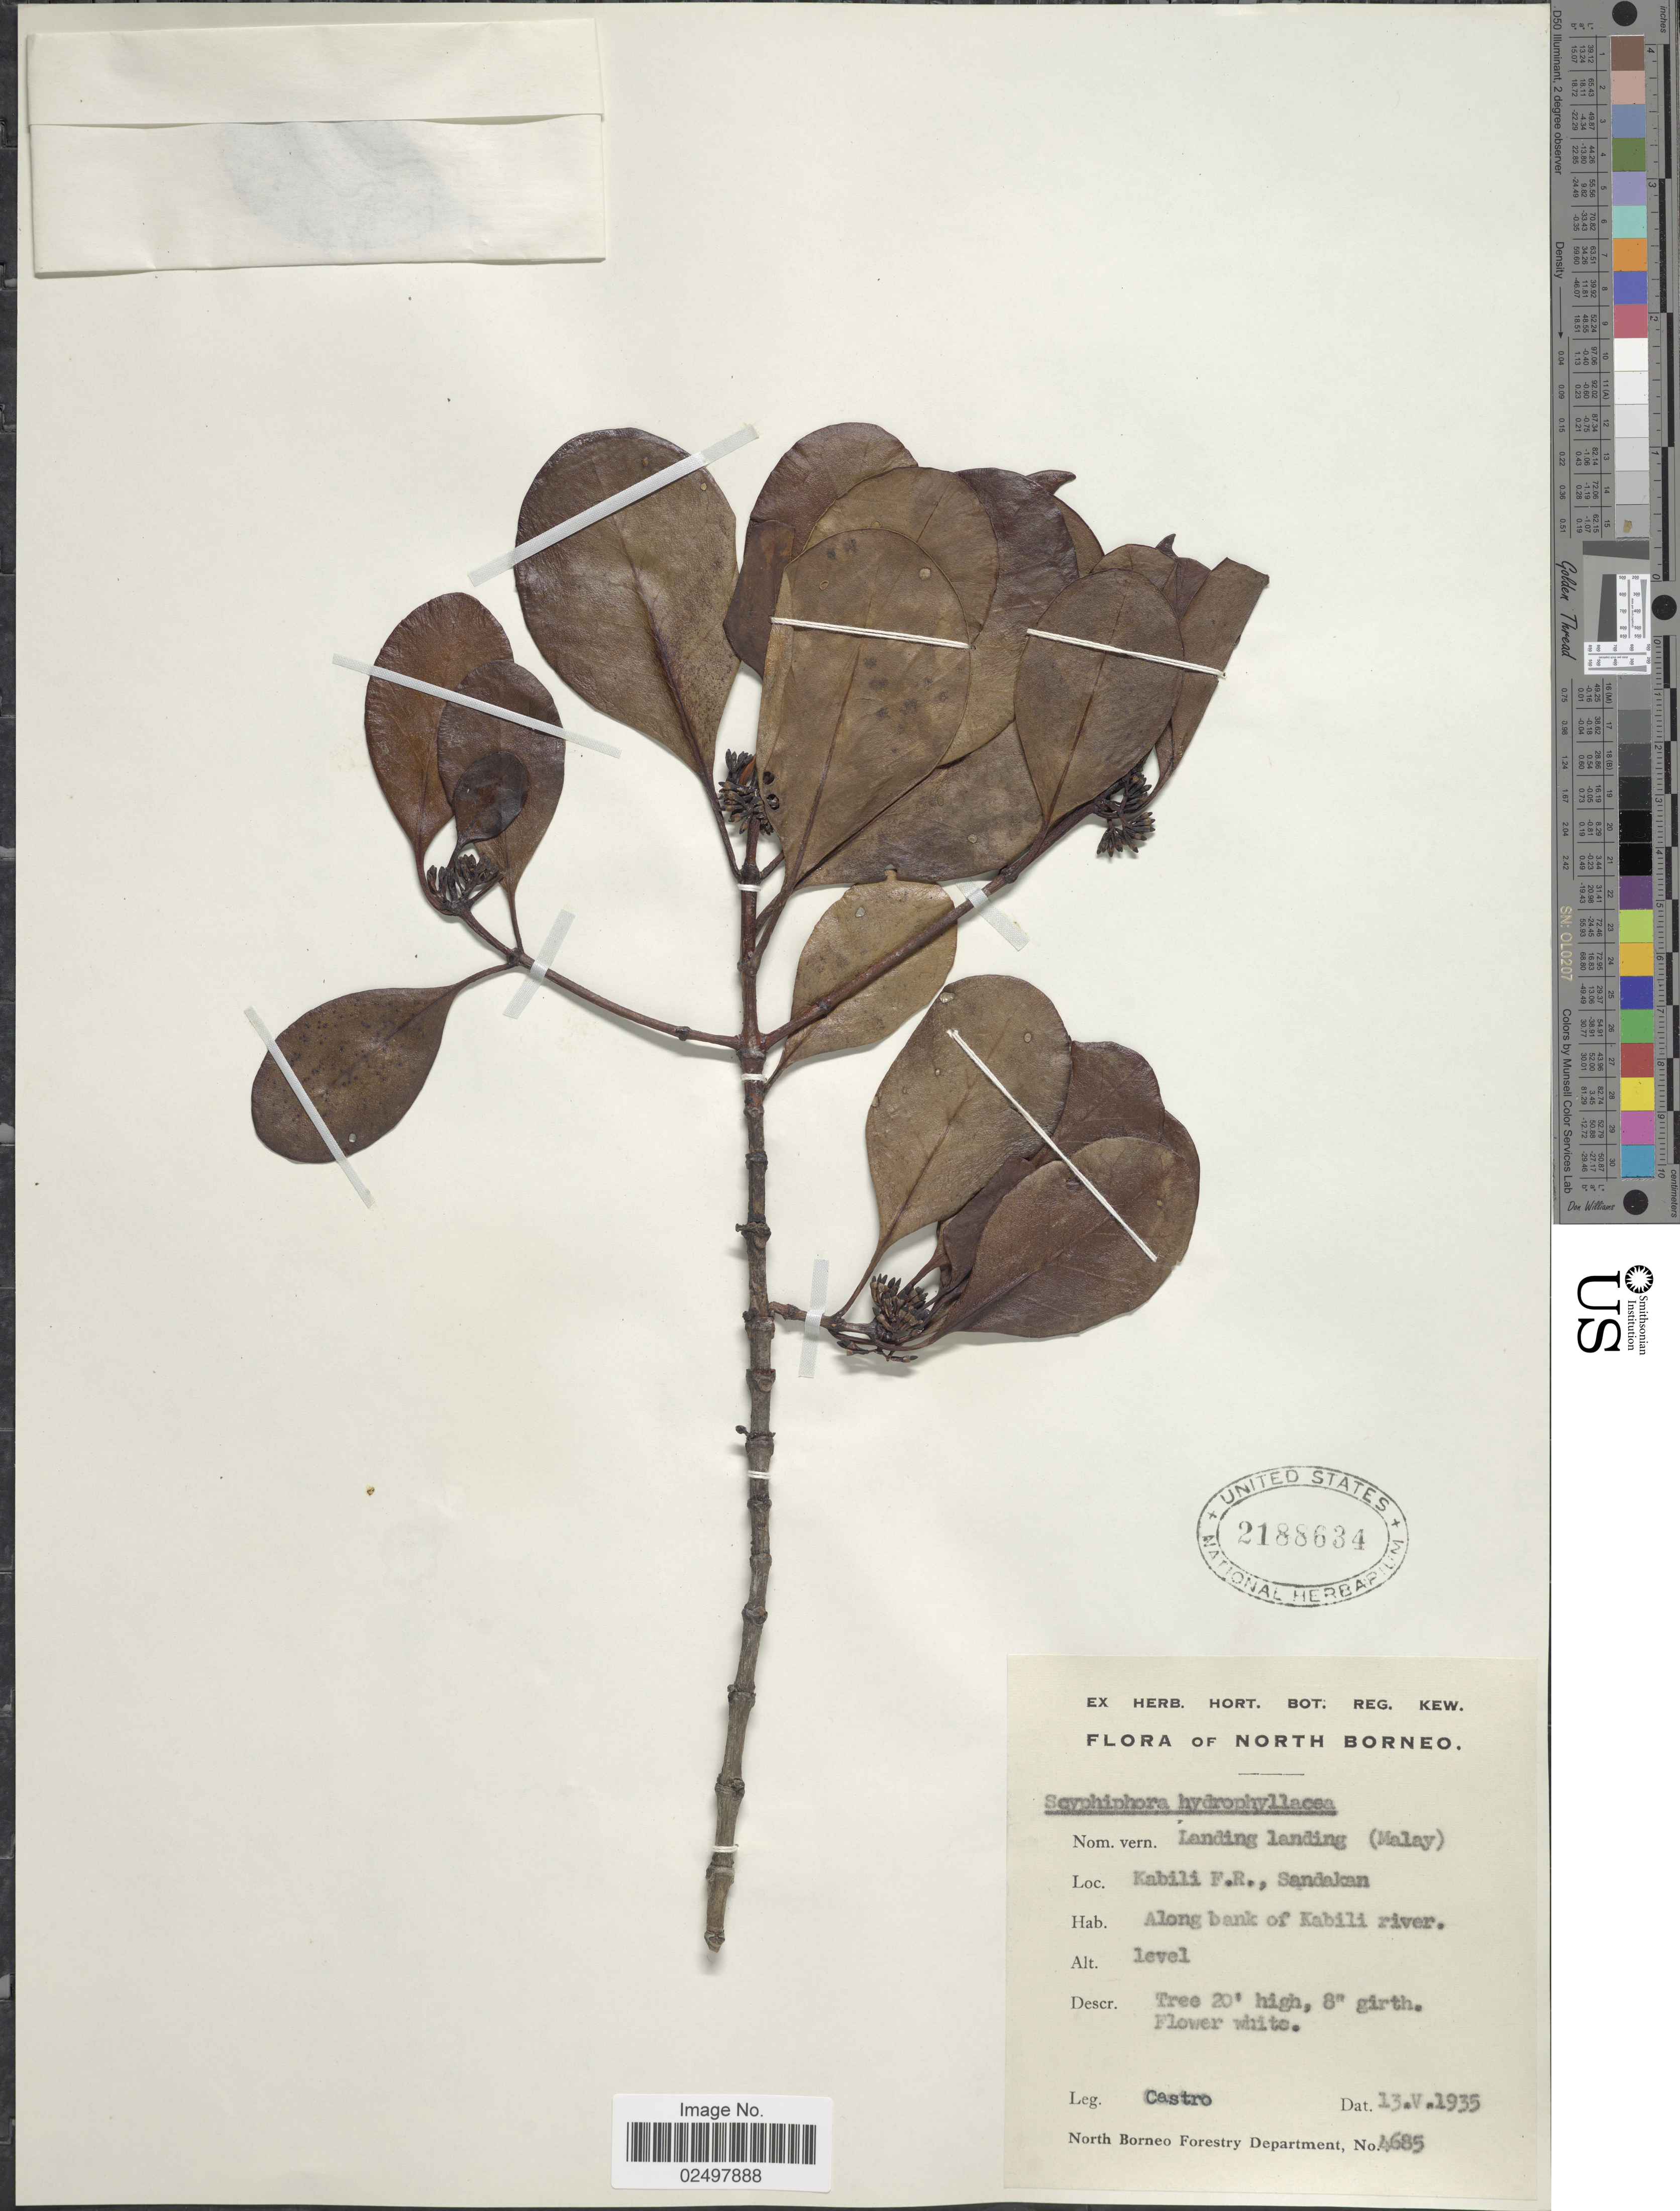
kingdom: Plantae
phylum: Tracheophyta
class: Magnoliopsida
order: Gentianales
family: Rubiaceae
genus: Scyphiphora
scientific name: Scyphiphora hydrophyllacea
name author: Gaertn.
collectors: -. Castro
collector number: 4685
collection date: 1935-05-13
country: Malaysia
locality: North Borneo, Kabili F.R., Sandakan, along bank of Kabili river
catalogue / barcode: US 2188634